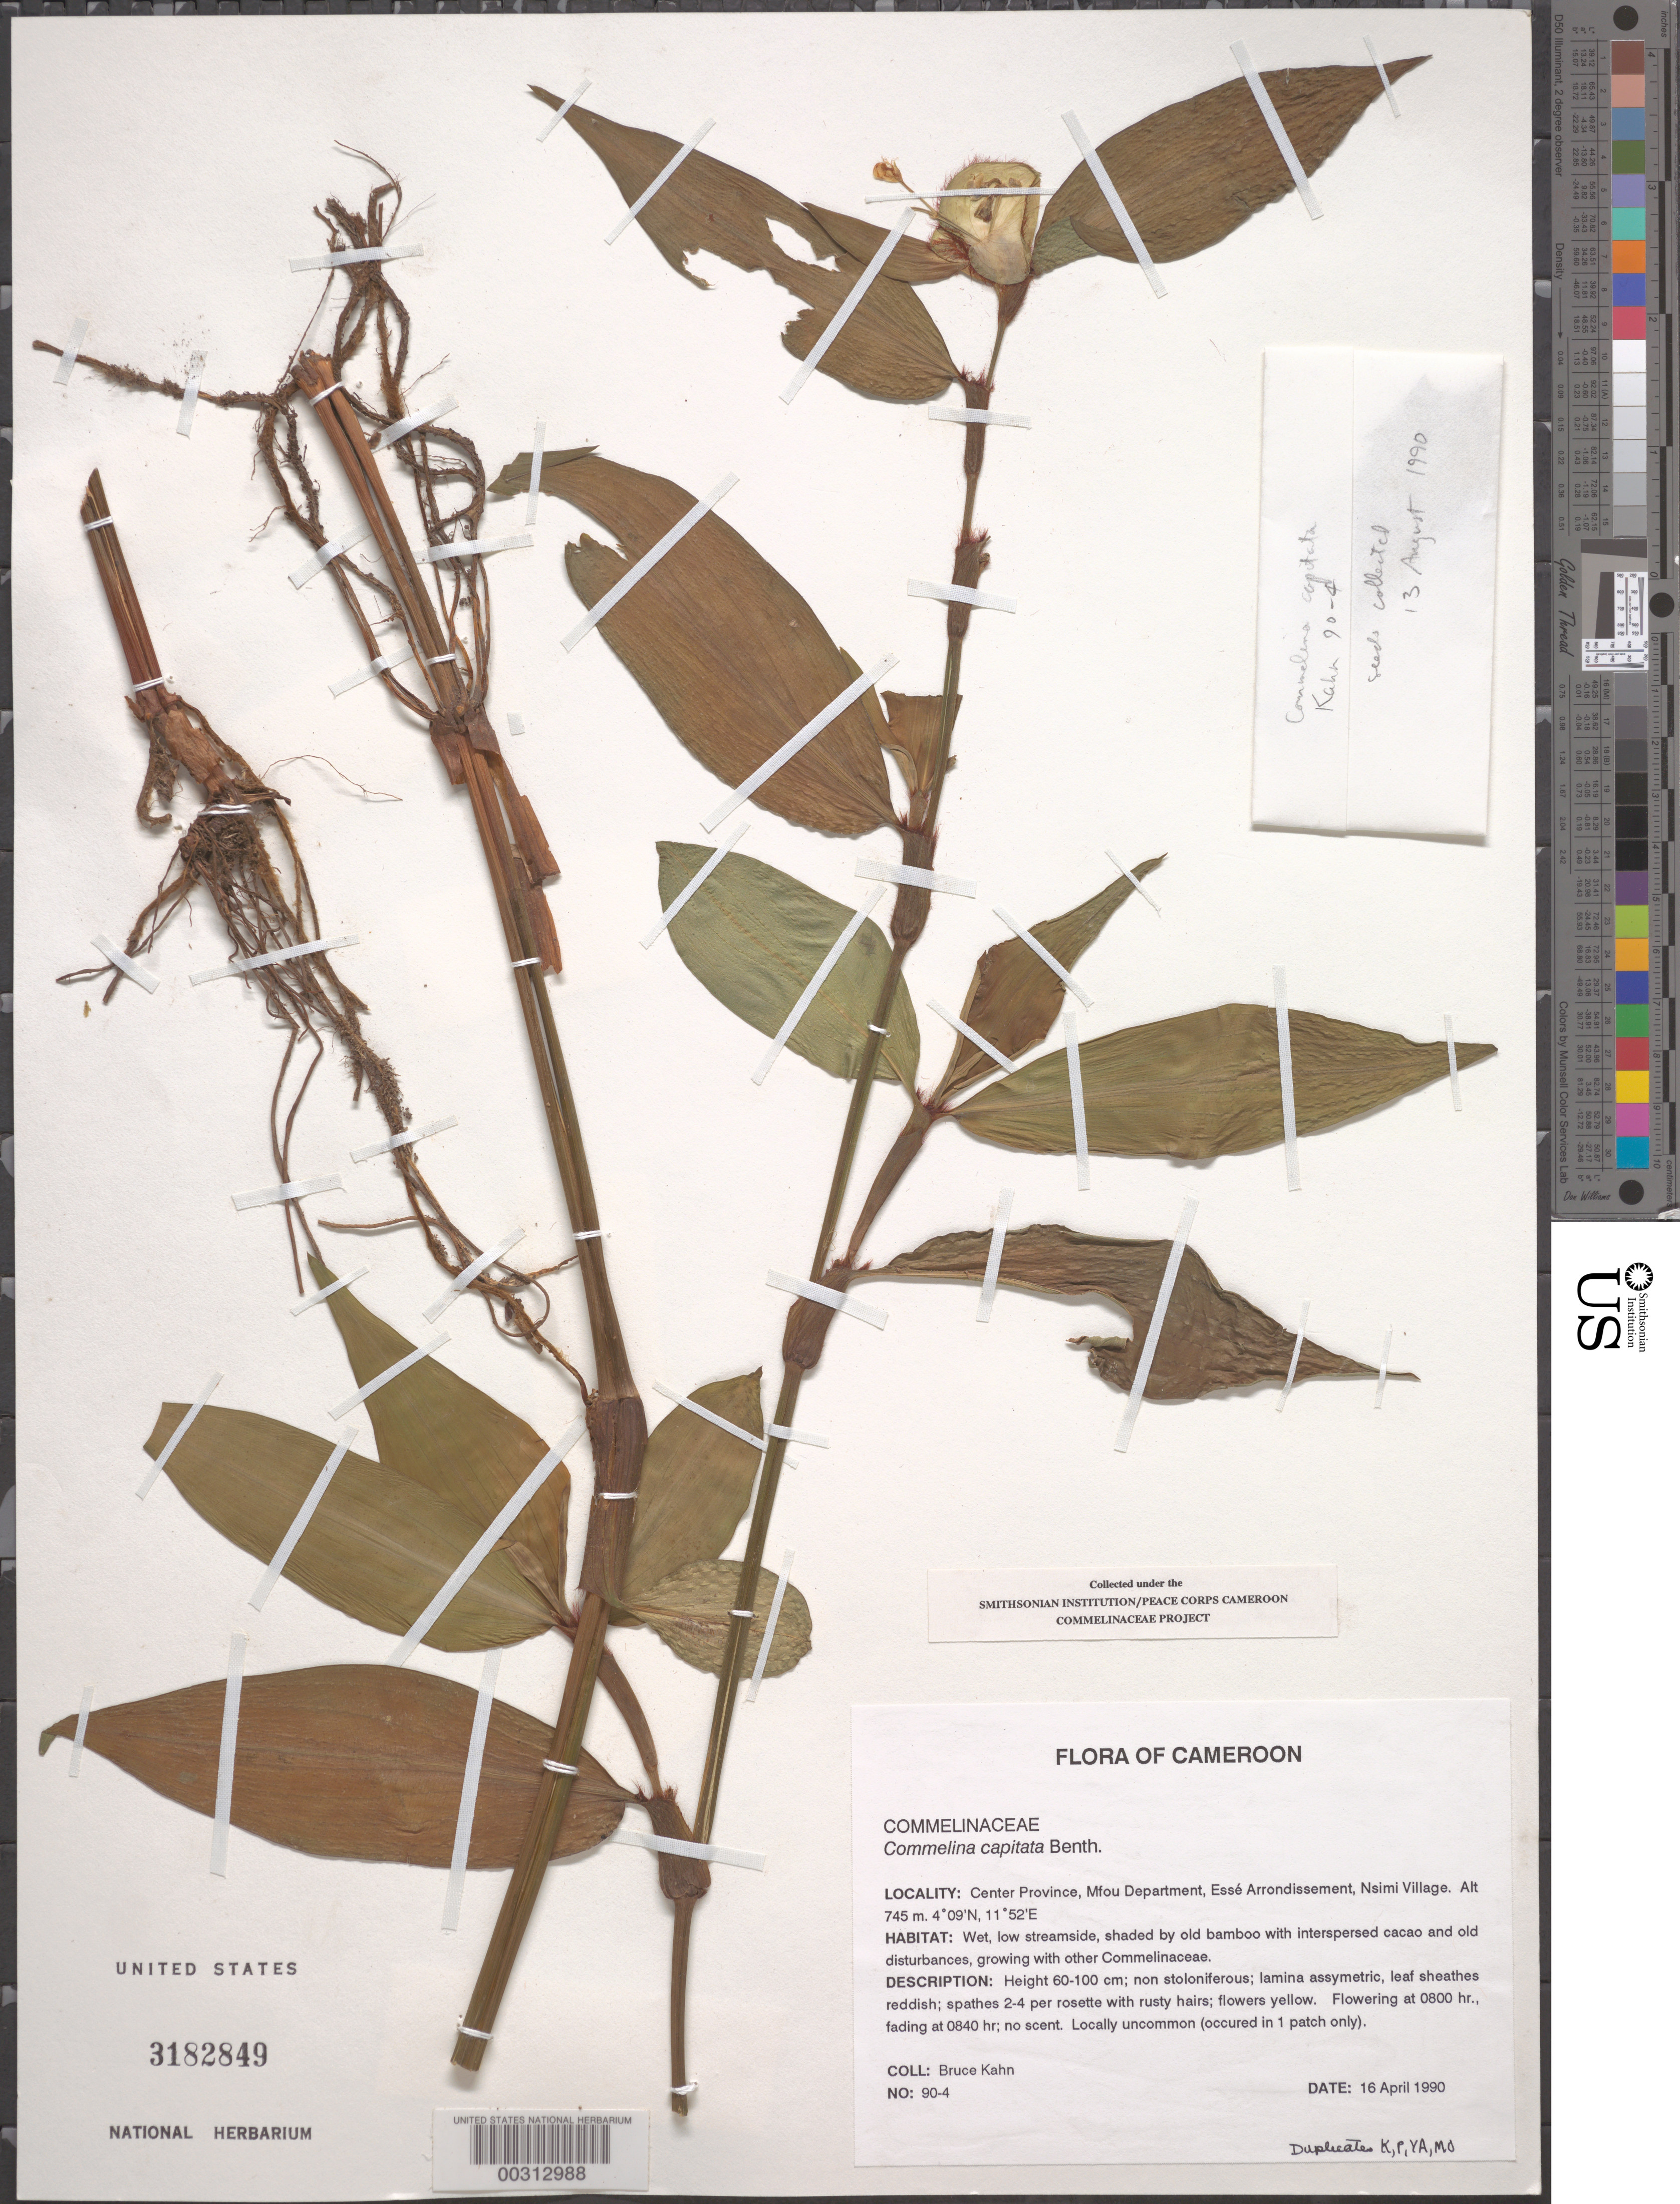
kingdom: Plantae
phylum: Tracheophyta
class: Liliopsida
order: Commelinales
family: Commelinaceae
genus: Commelina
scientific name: Commelina capitata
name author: Benth.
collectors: B. Kahn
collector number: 90-4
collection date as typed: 16 Apr 1990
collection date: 1990-04-16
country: Cameroon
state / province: Centre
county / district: Méfou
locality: Esse arrondissement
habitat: Wet, low streamside, shaded by old bamboo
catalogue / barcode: US 3182849